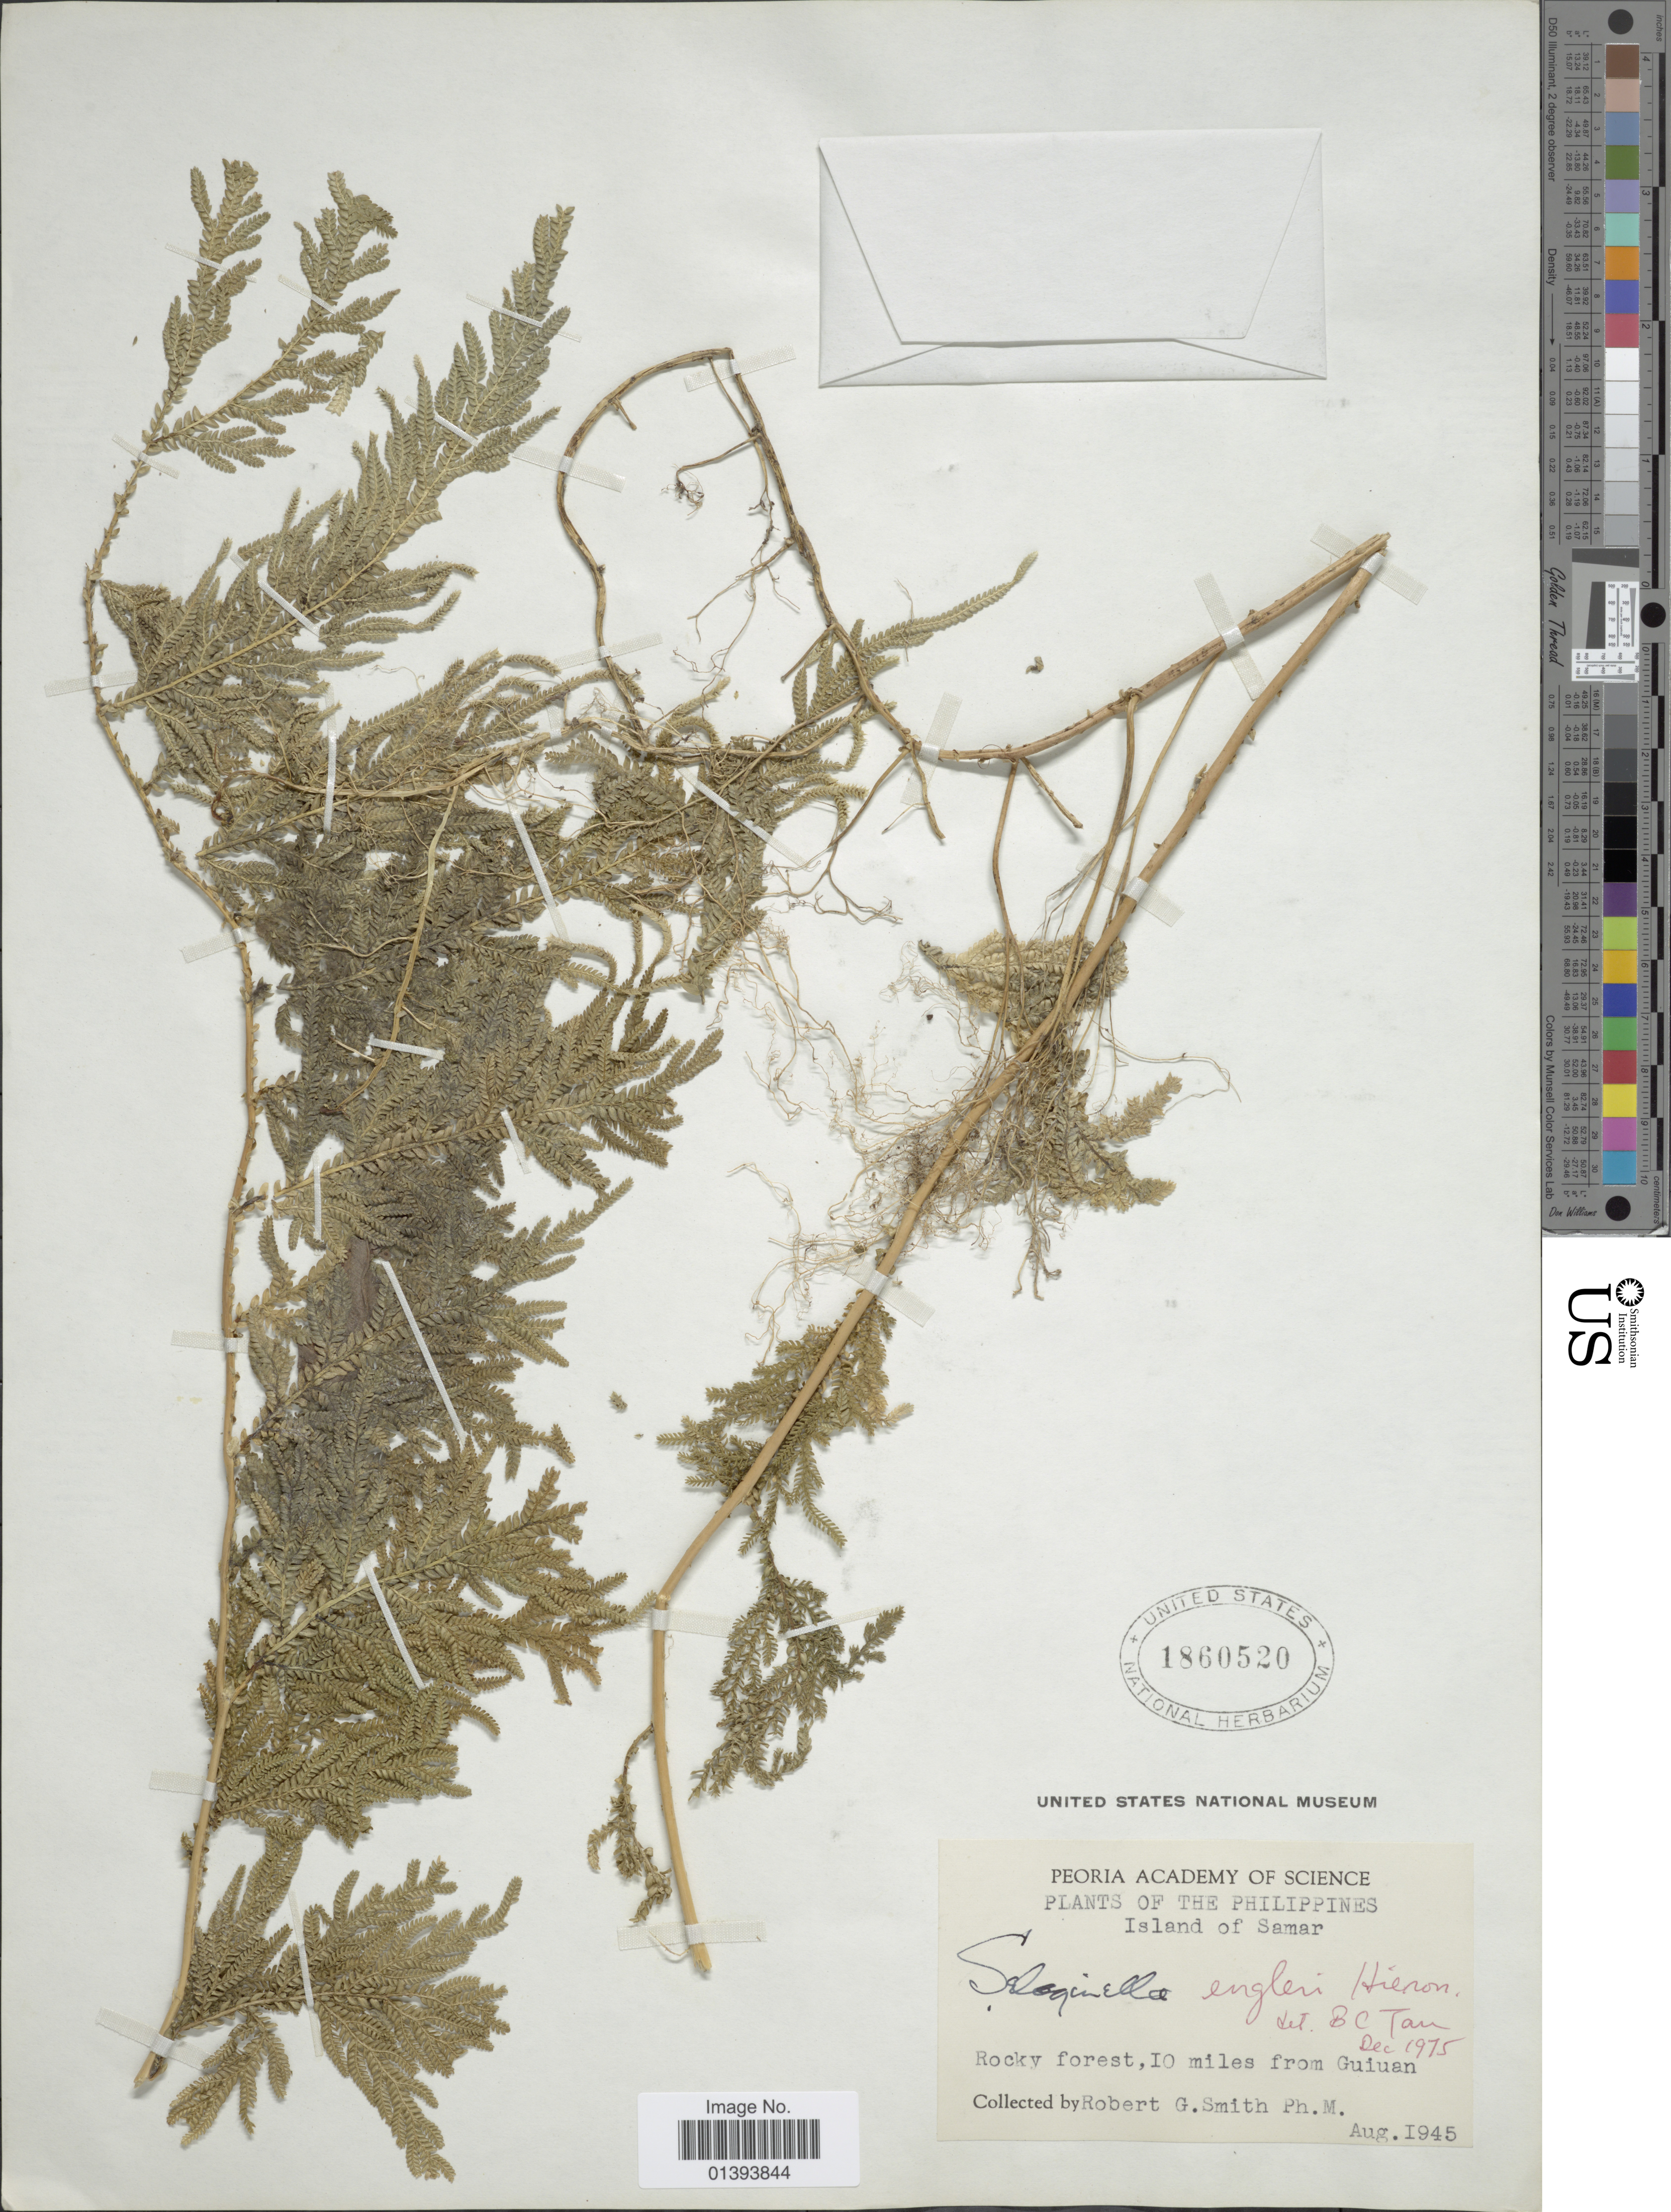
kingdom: Plantae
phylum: Tracheophyta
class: Lycopodiopsida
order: Selaginellales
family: Selaginellaceae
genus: Selaginella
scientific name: Selaginella engleri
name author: Hieron.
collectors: R. Smith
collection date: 1945-08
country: Philippines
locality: Island of Samar, Rocky forest, 10miles from Guiuan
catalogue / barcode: US 1860520